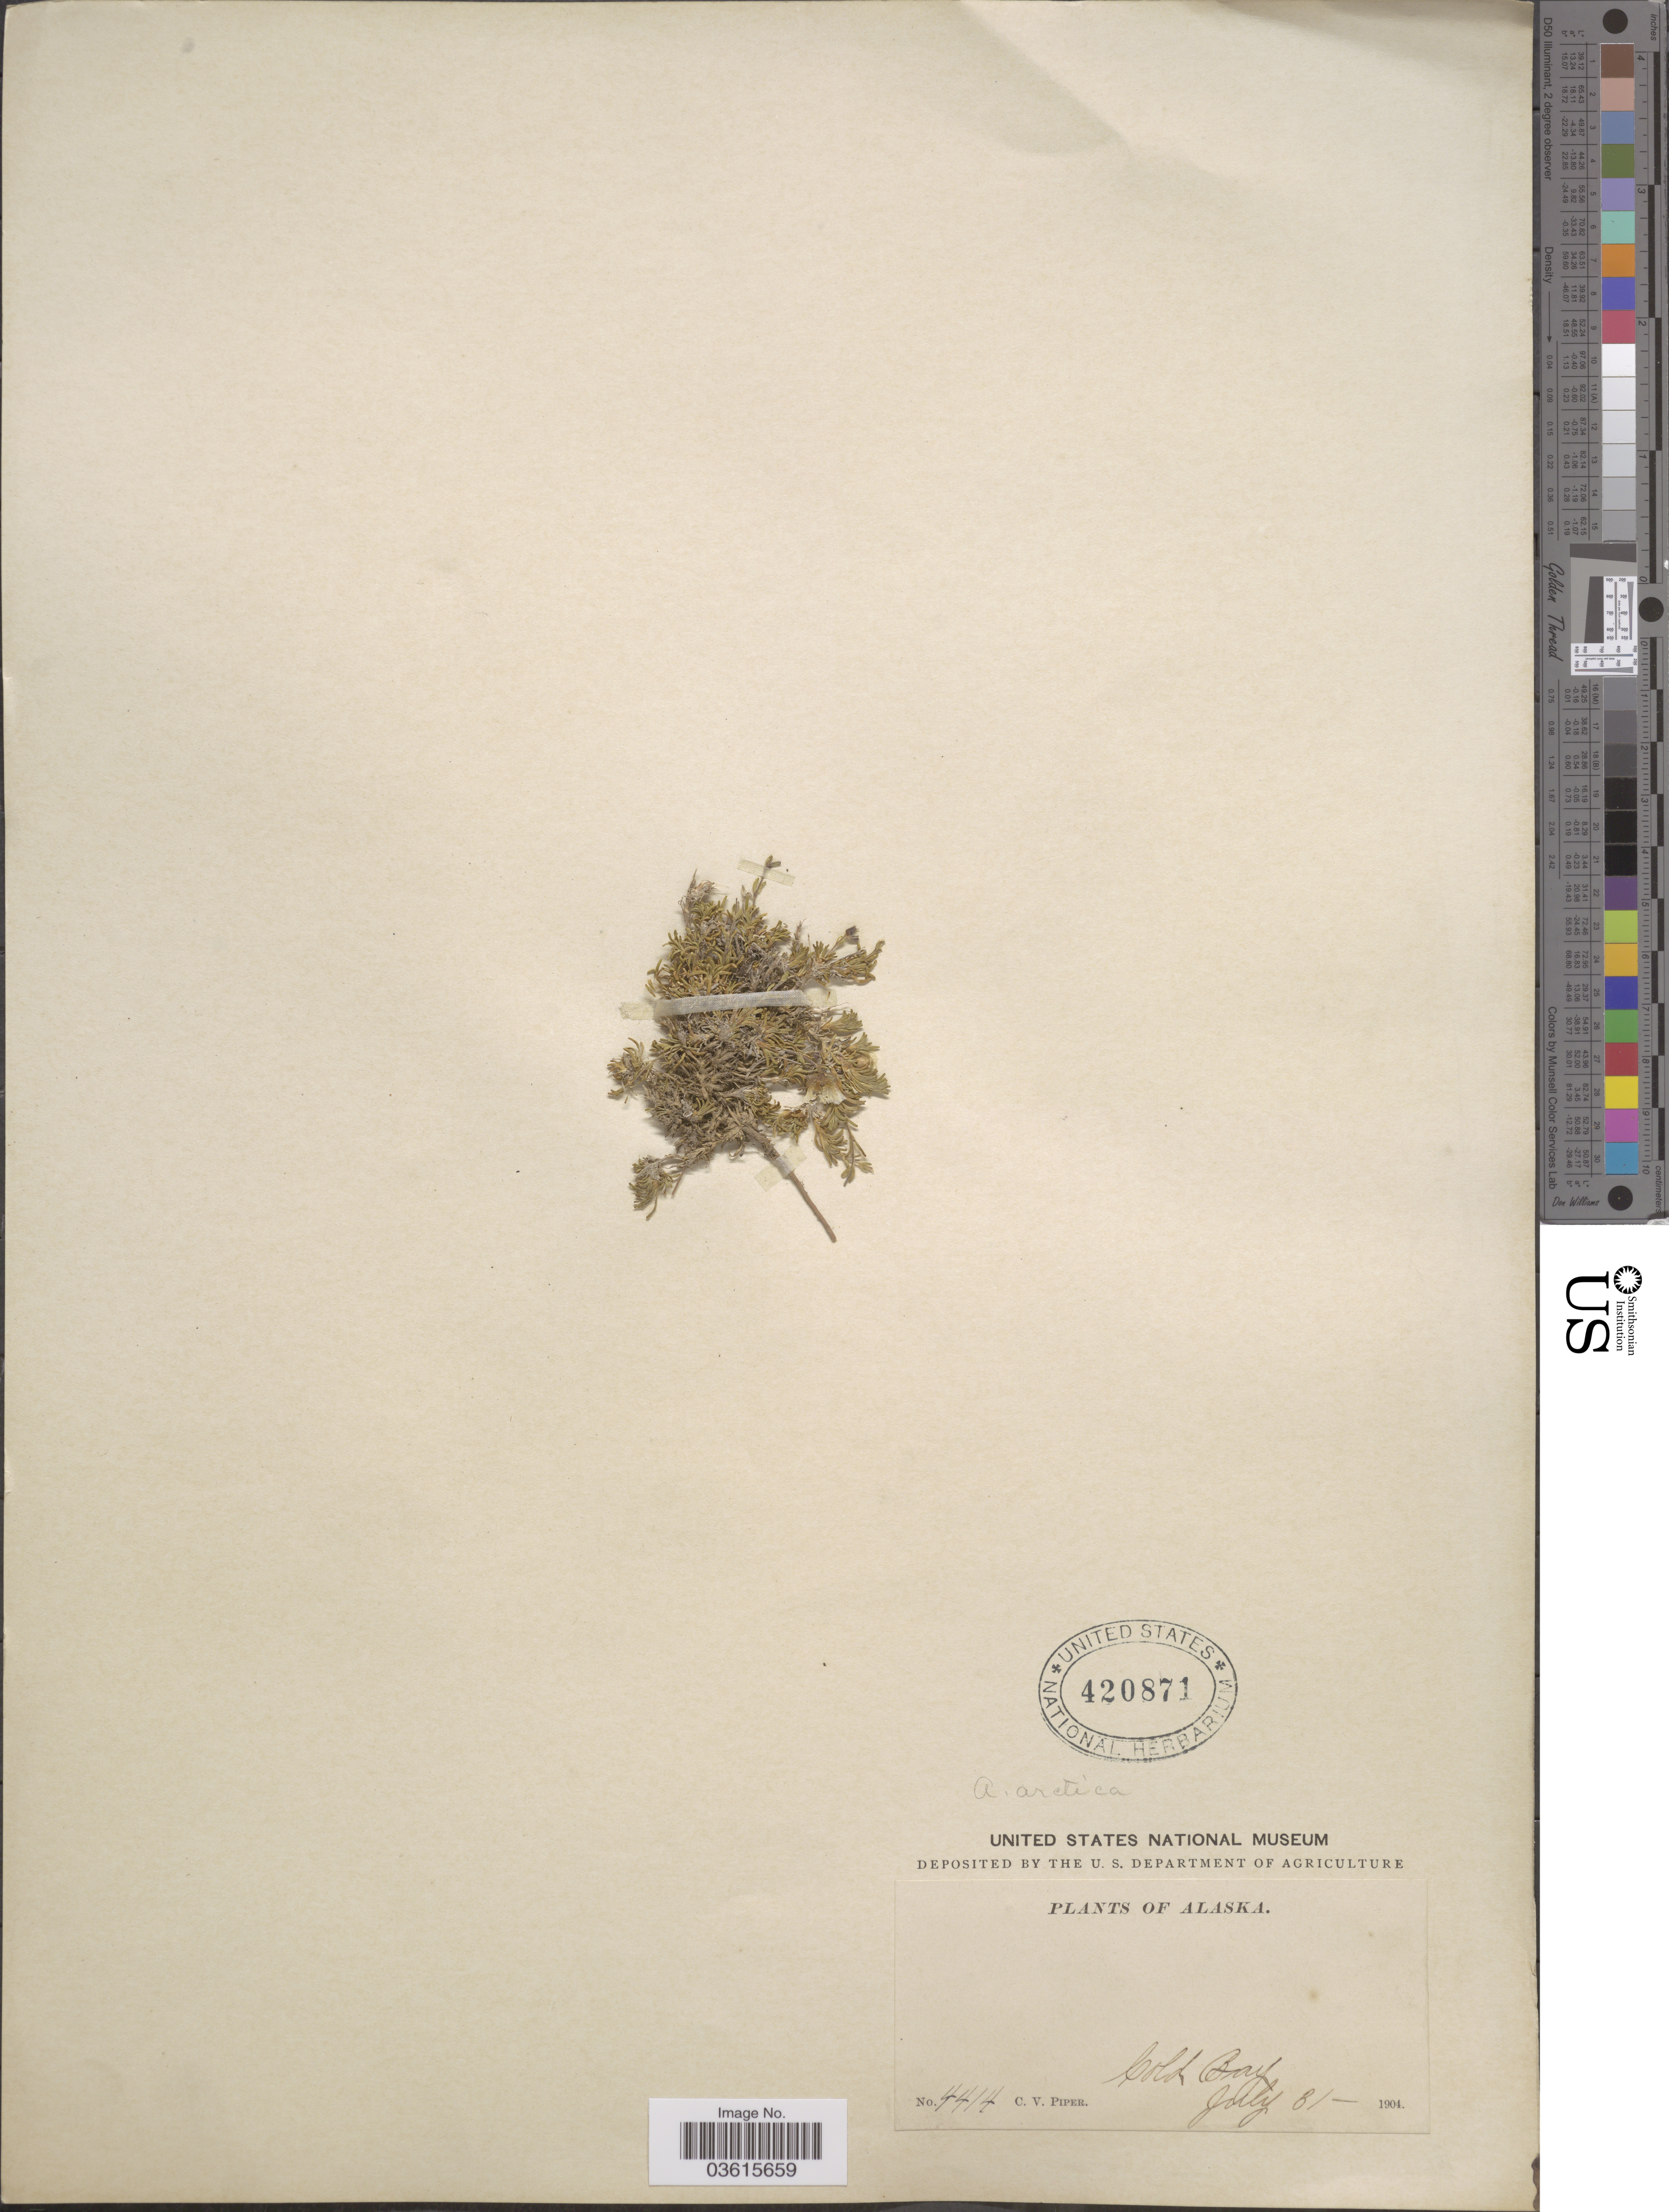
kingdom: Plantae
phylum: Tracheophyta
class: Magnoliopsida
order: Caryophyllales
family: Caryophyllaceae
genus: Cherleria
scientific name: Cherleria arctica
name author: (Steven ex Ser.) A.J. Moore & Dillenb.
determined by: Strong, M. T., (US), Smithsonian Institution - National Museum of Natural History (UNITED STATES)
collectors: C. V. Piper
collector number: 4414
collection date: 1904-07-31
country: United States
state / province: Alaska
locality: Cold Bay.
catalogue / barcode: US 420871